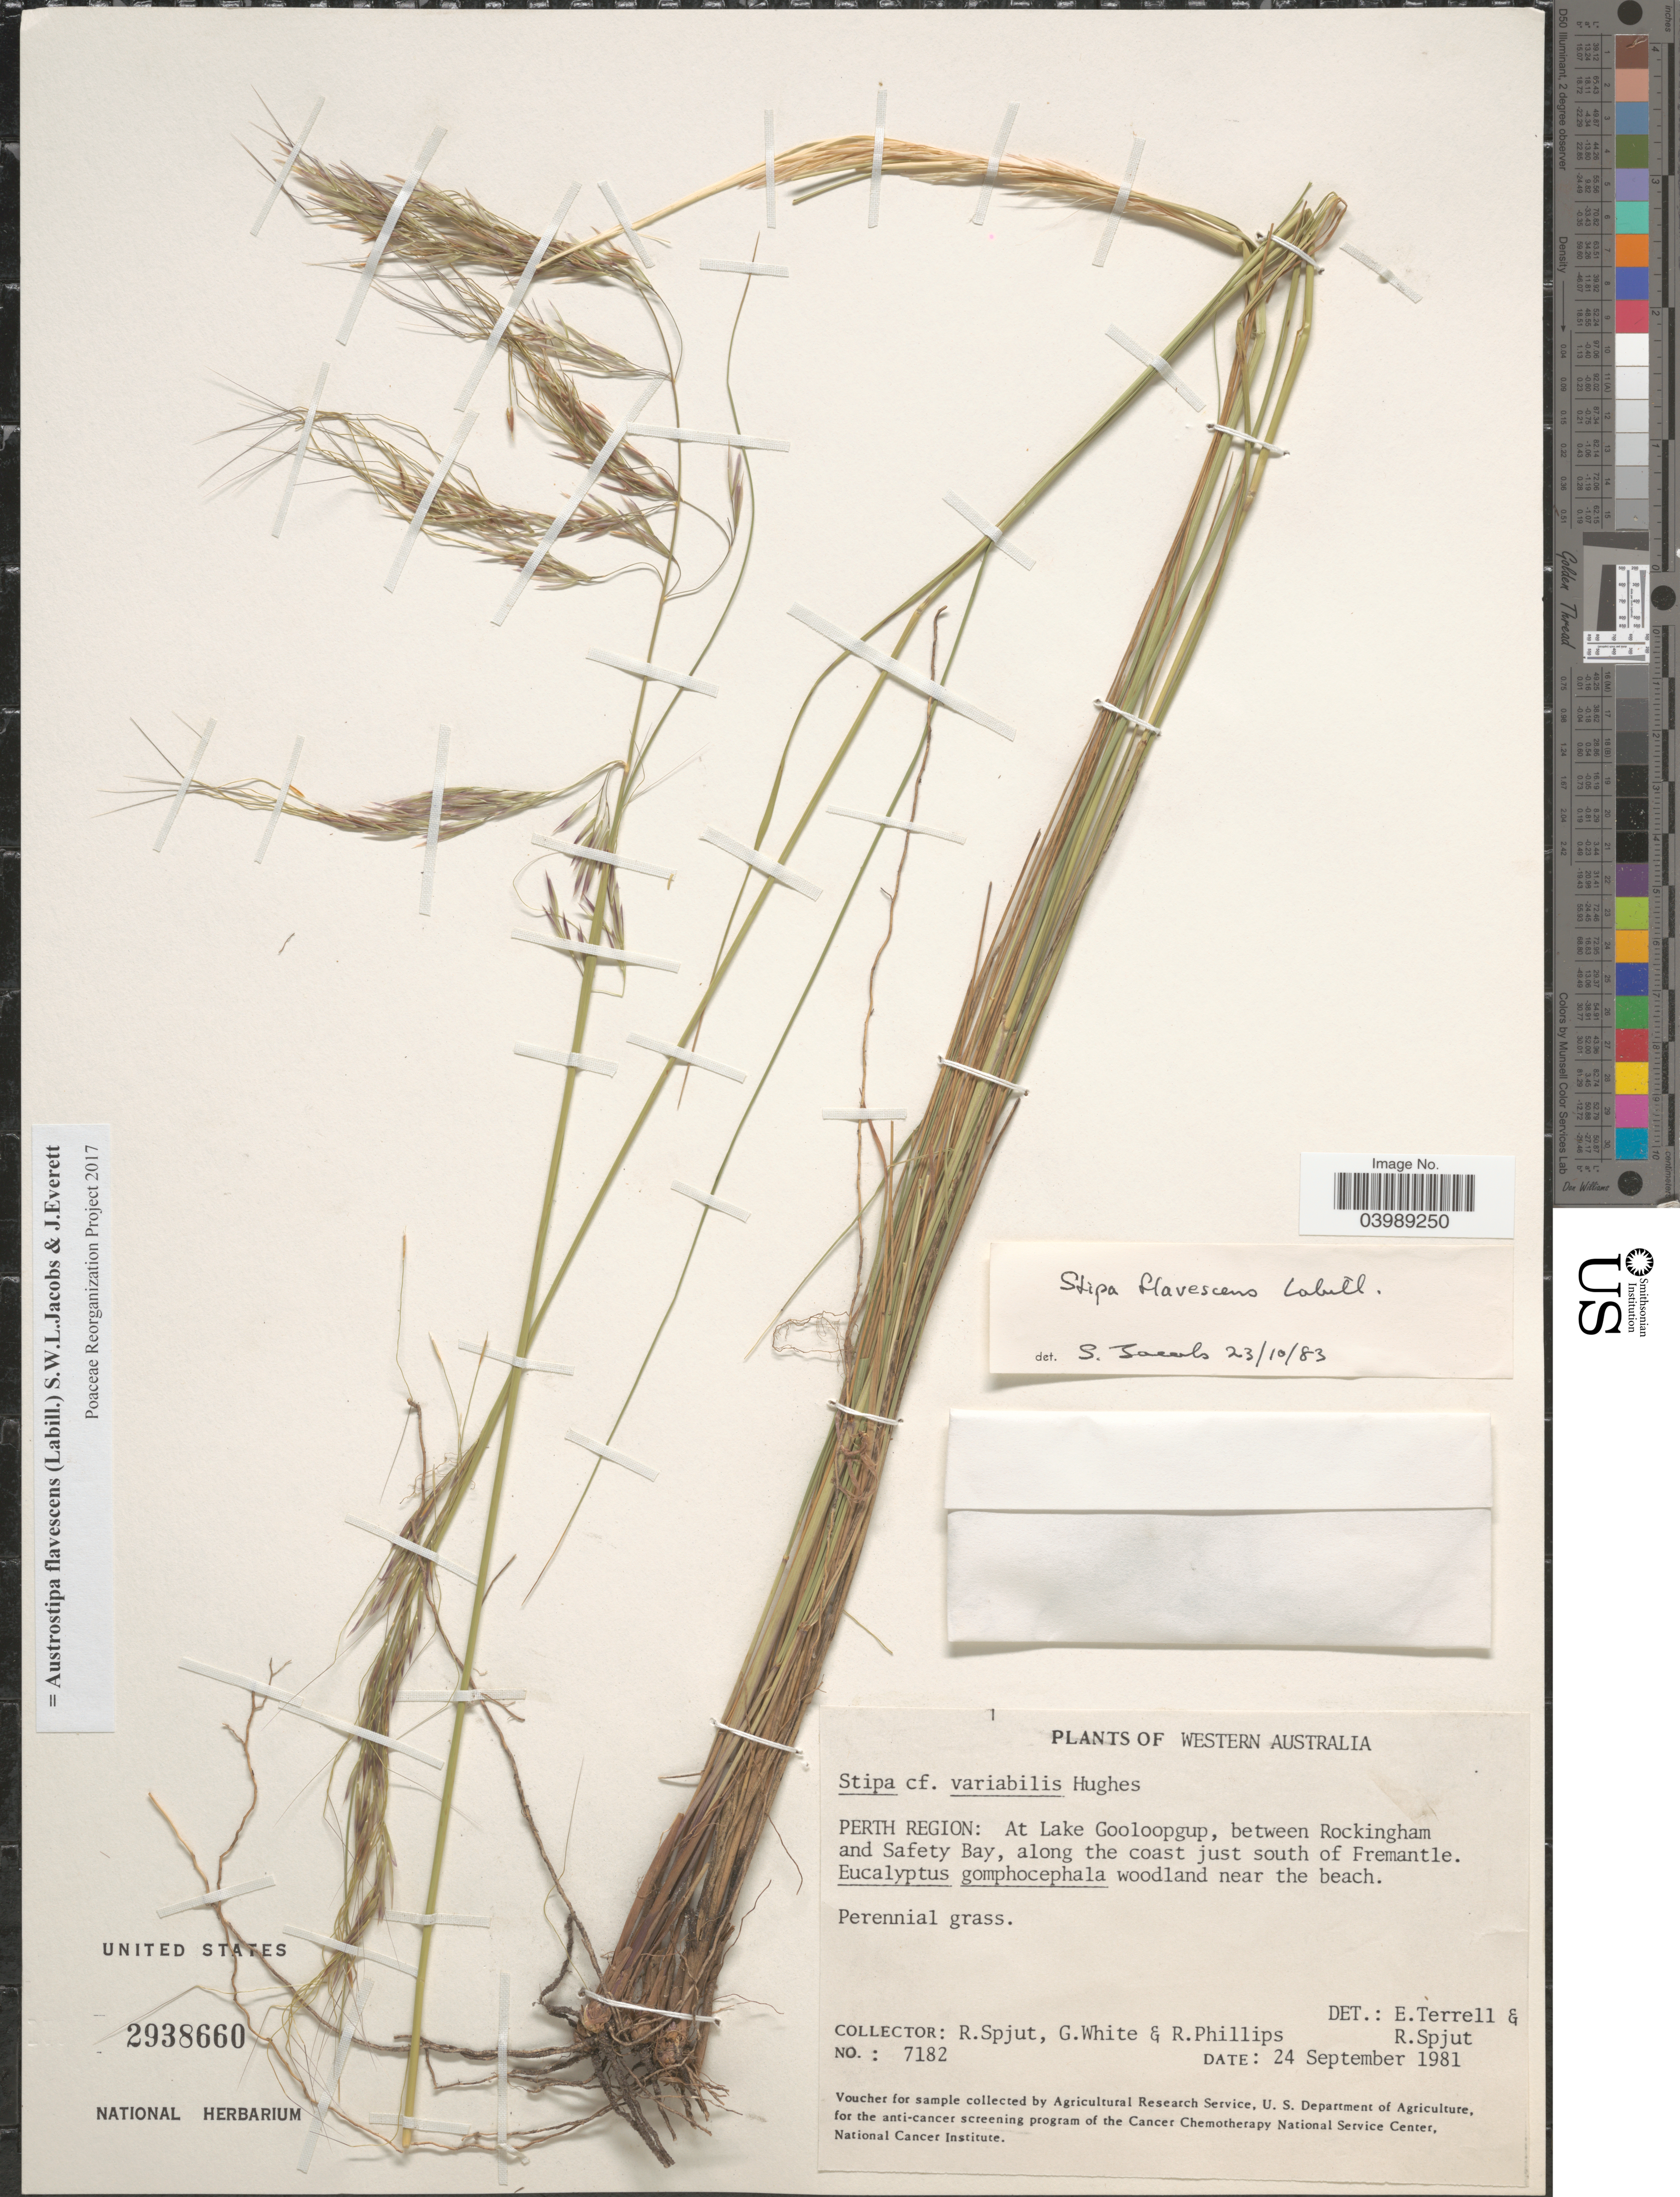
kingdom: Plantae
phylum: Tracheophyta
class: Liliopsida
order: Poales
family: Poaceae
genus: Austrostipa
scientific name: Austrostipa flavescens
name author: (Labill.) S.W.L. Jacobs & J. Everett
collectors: R. Spjut, G. White & R. Phillips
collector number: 7182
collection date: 1981-09-24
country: Australia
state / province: Western Australia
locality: Perth Region: At Lake Gooloopgup, between Rockingham and Safety Bay, along the coast just south of Fremantle.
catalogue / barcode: US 2938660